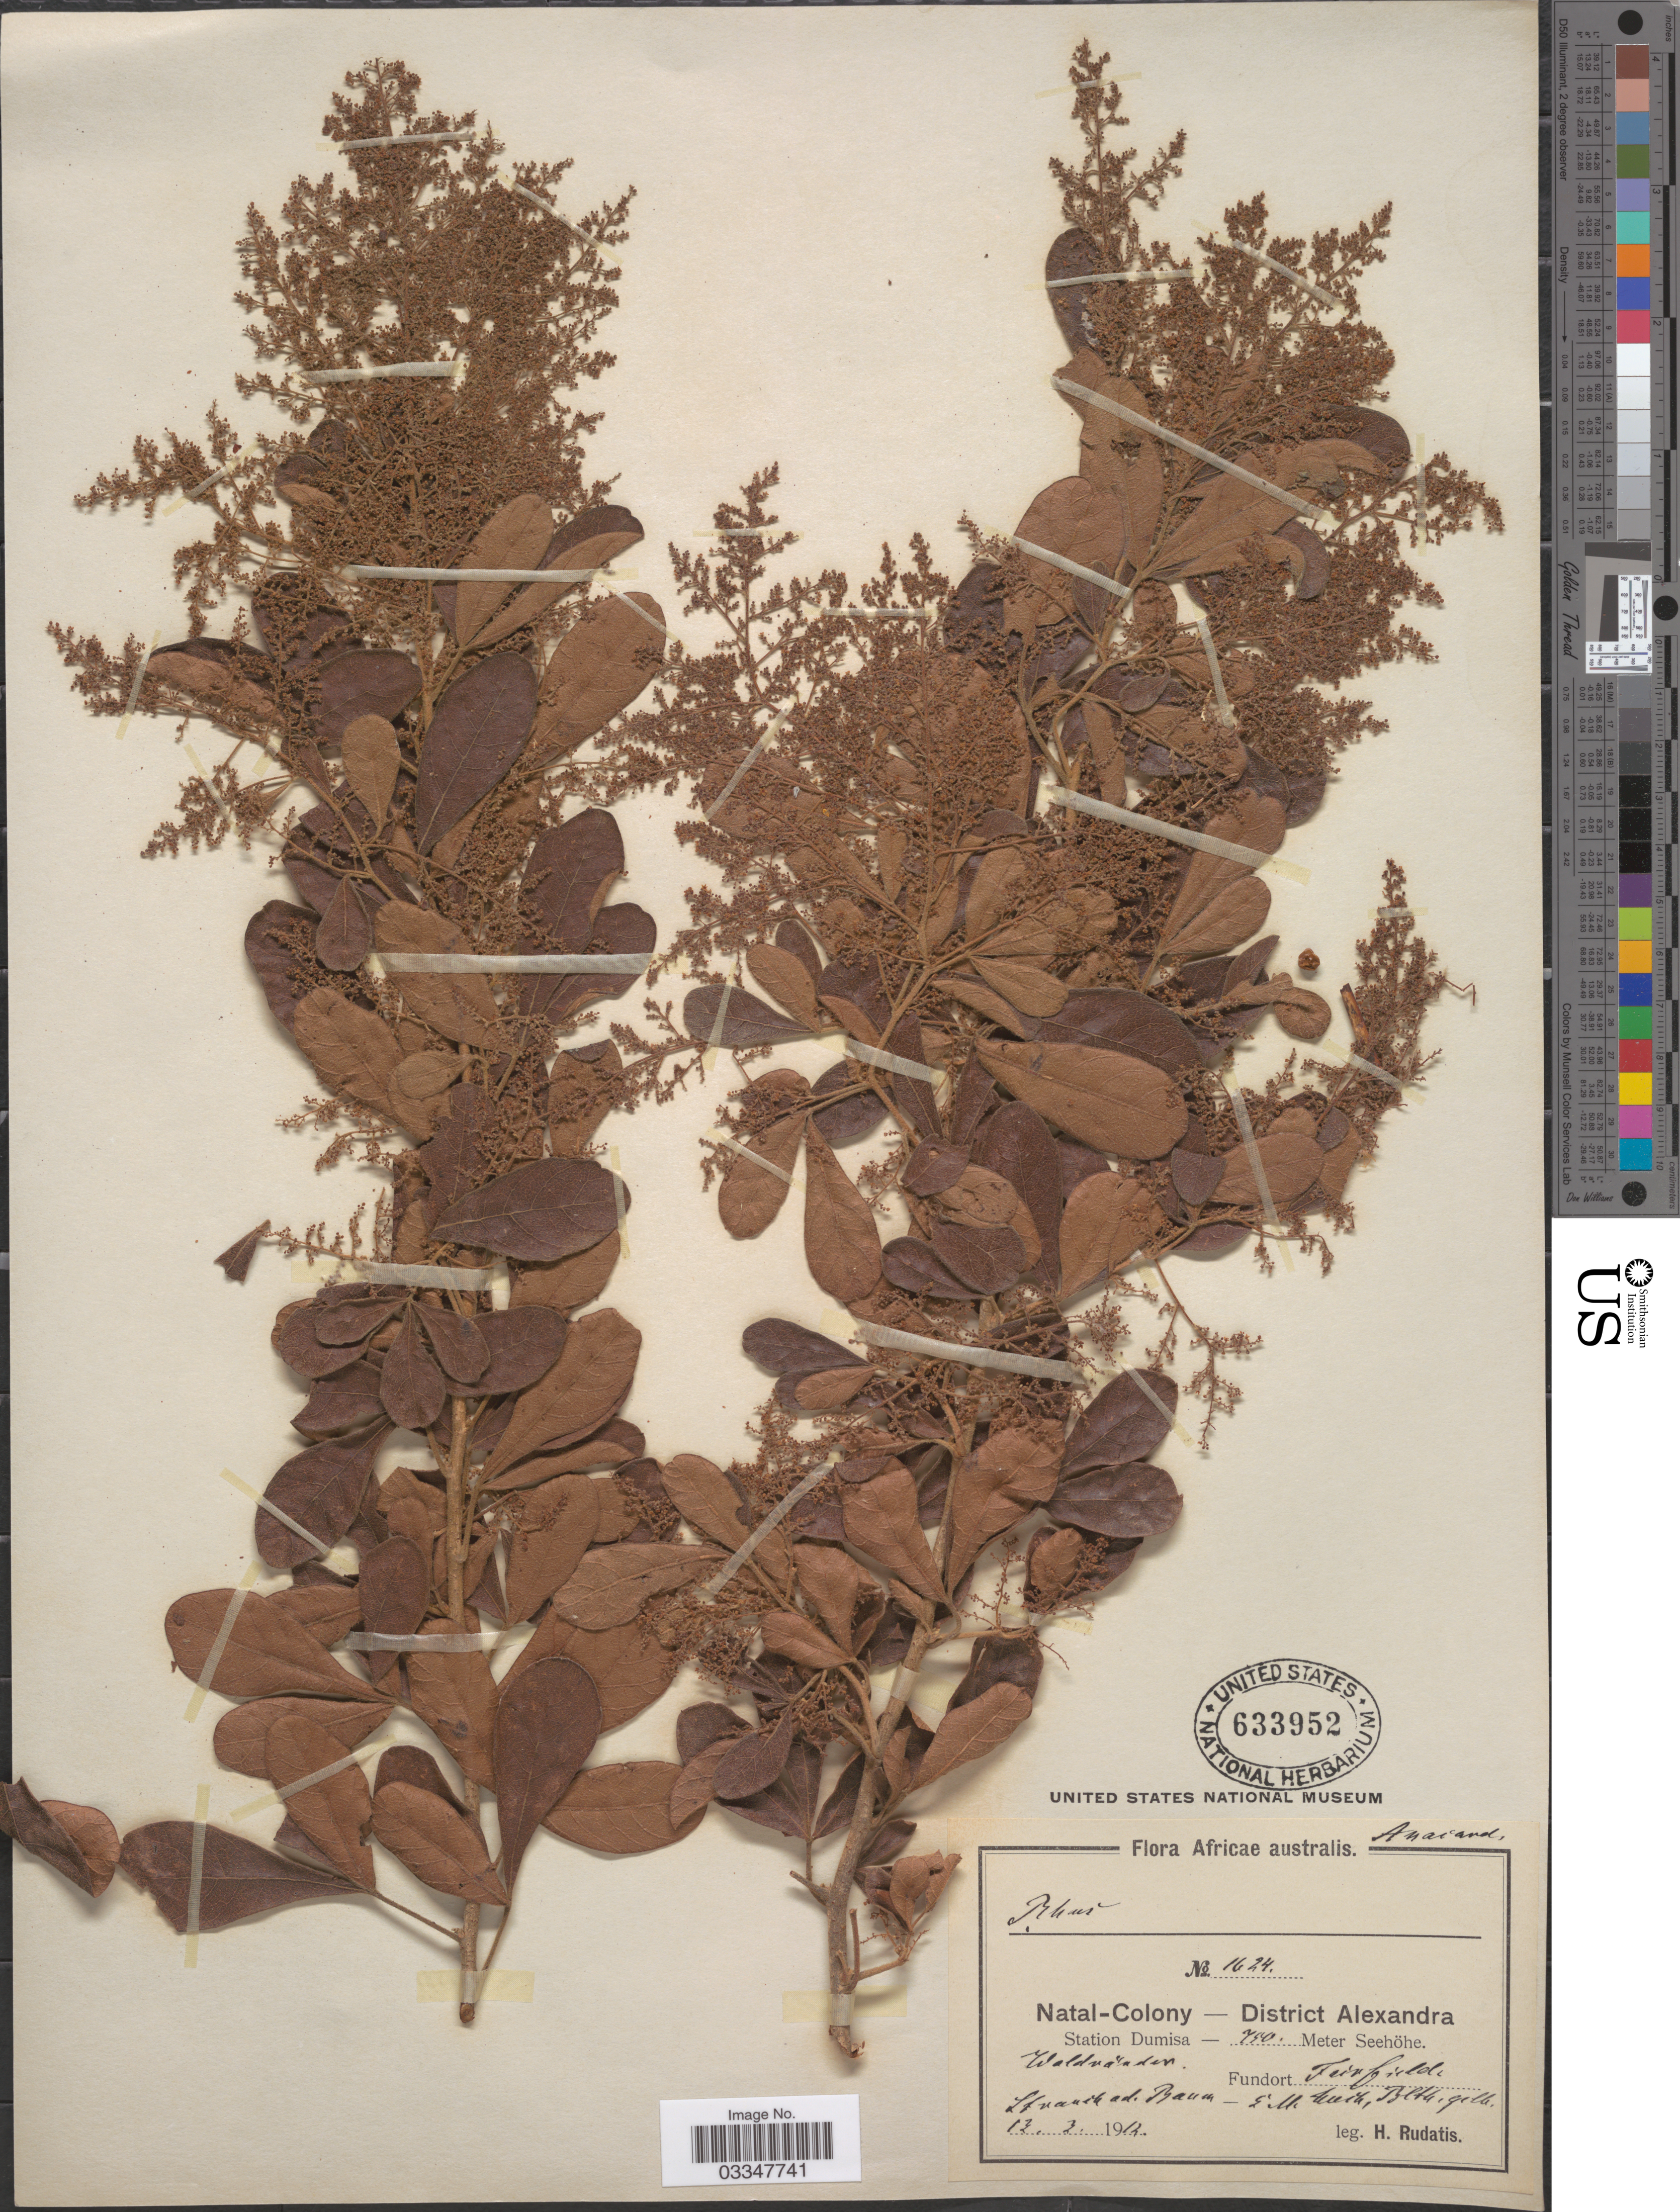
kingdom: Plantae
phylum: Tracheophyta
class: Magnoliopsida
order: Sapindales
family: Anacardiaceae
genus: Rhus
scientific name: Rhus sp.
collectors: H. Rudatis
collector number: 1624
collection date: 1912-02-12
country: South Africa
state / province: KwaZulu-Natal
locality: Africae australis. Natal-Colony - District Alexandra. Station Dumisa. Fundort [illegible text].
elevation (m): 750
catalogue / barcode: US 633952